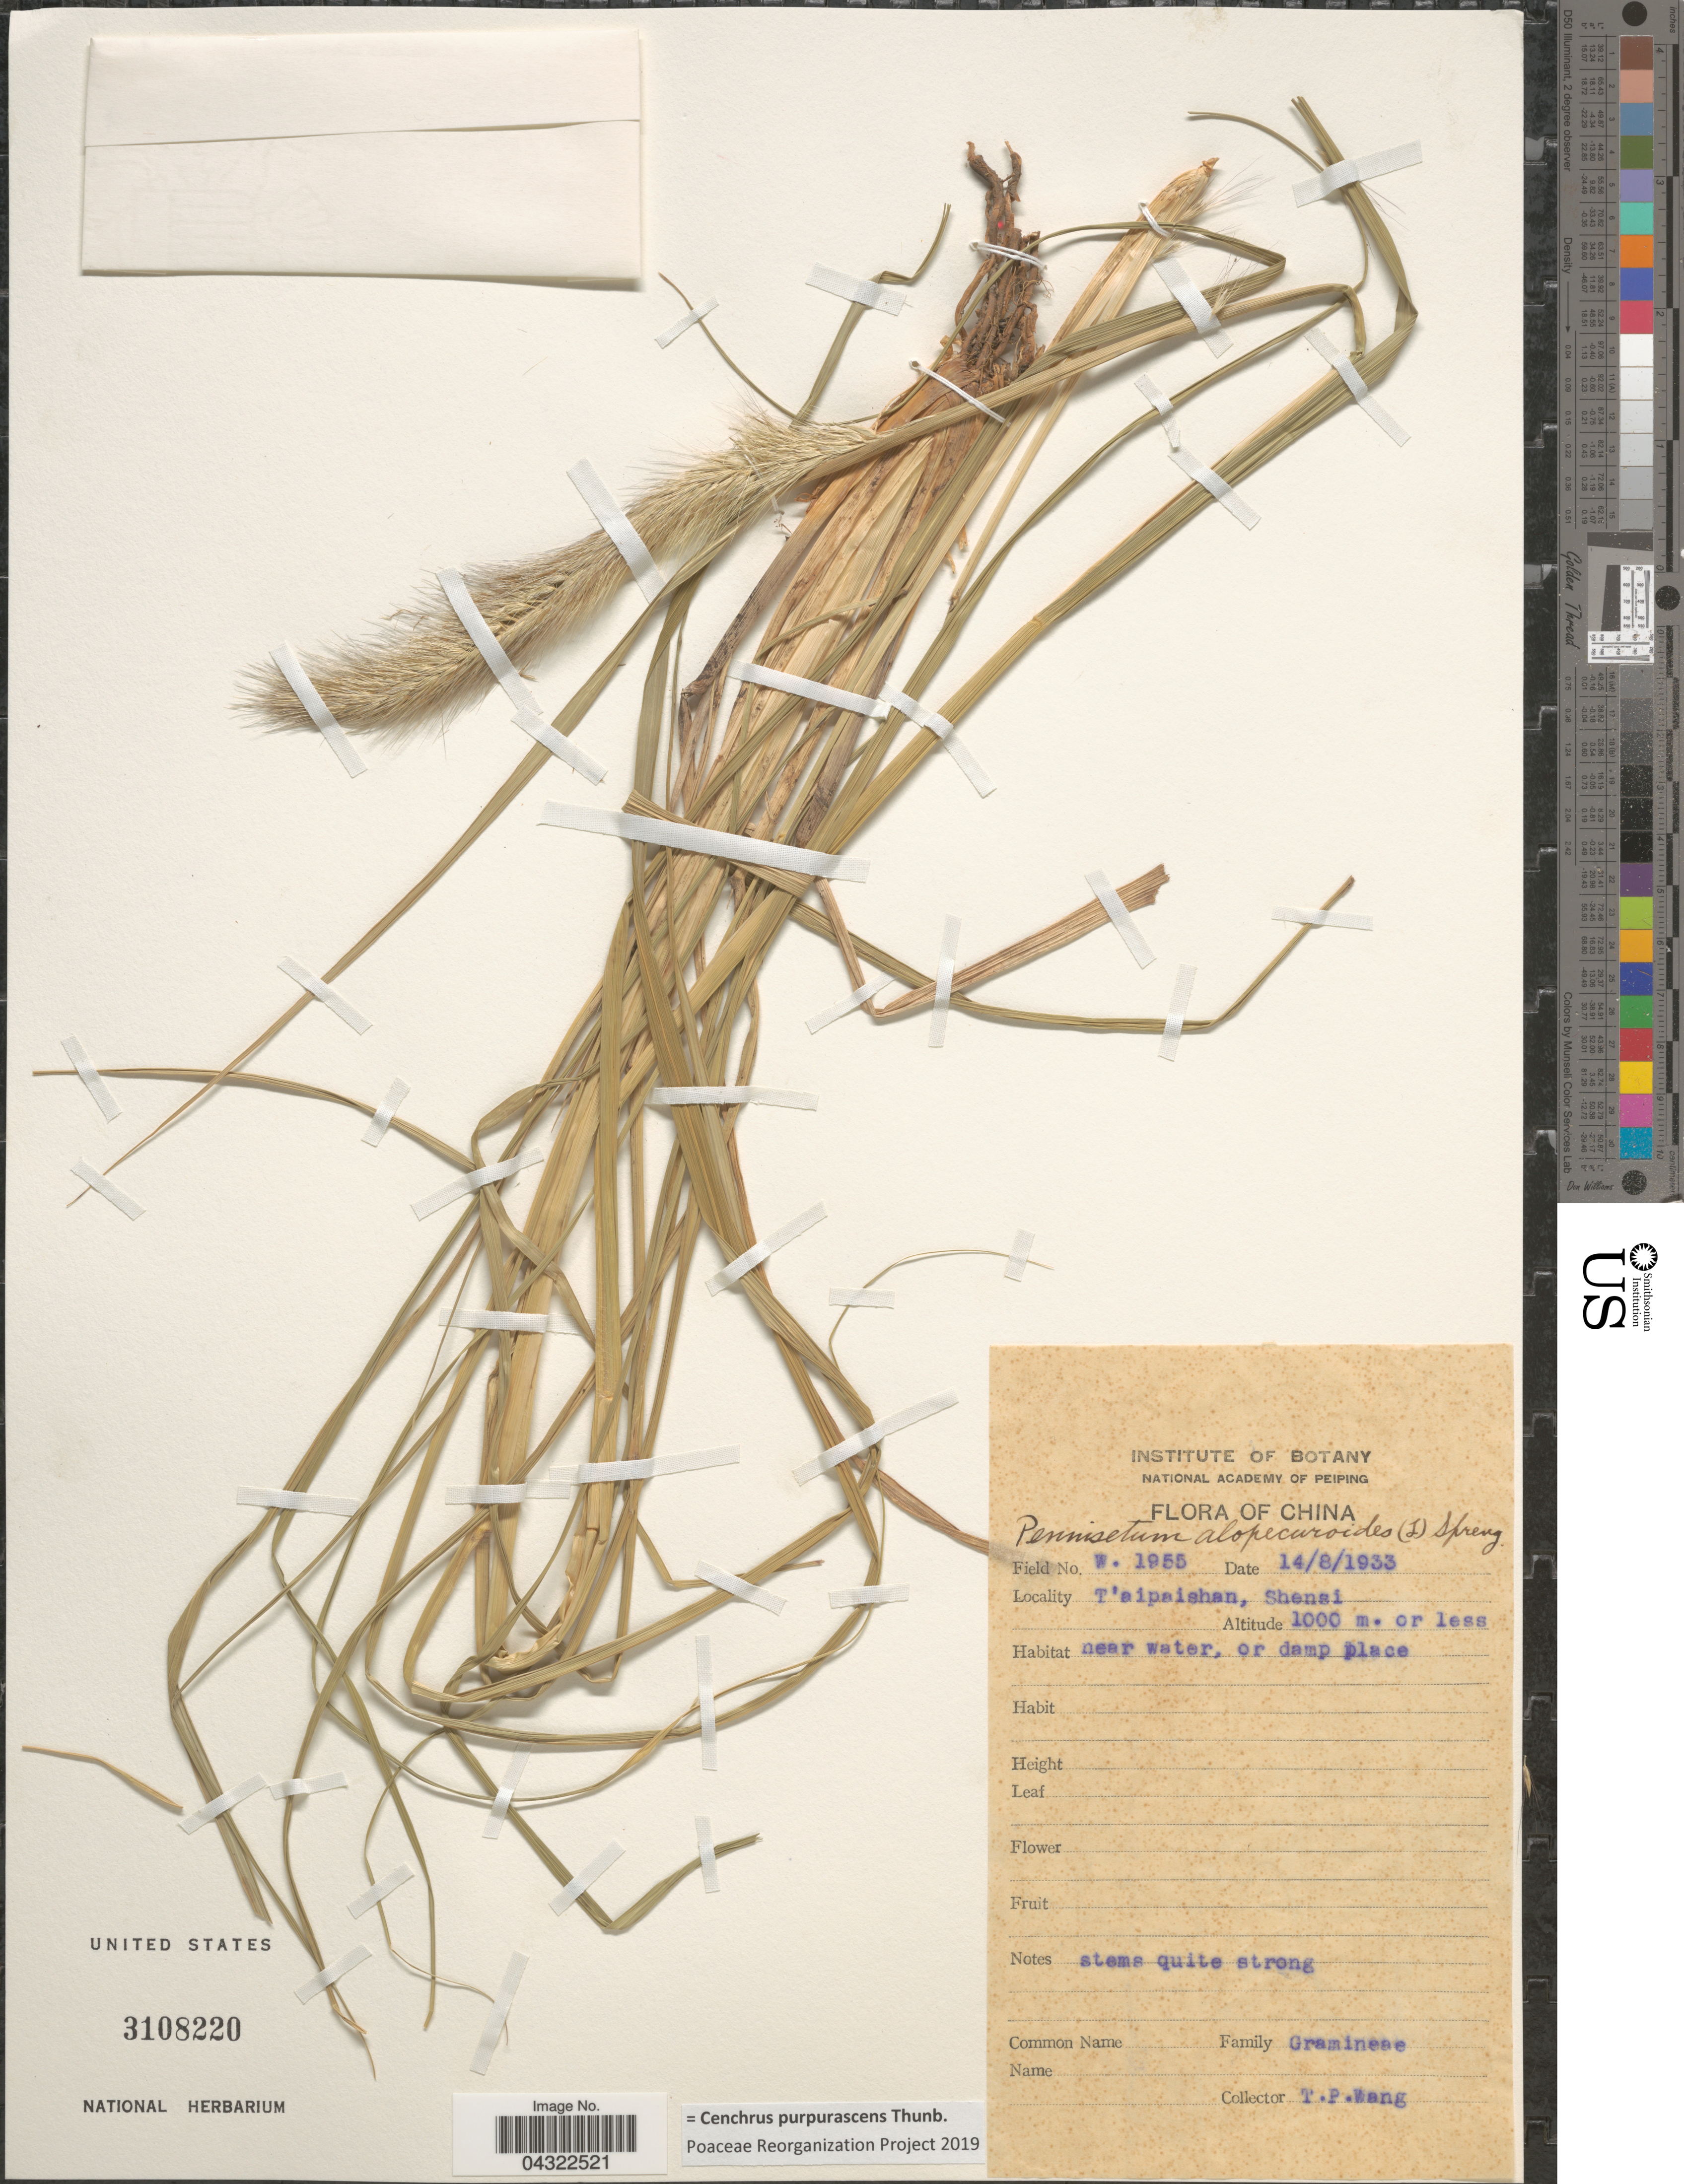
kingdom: Plantae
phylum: Tracheophyta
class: Liliopsida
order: Poales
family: Poaceae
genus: Cenchrus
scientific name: Cenchrus purpurascens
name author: Thunb.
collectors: T. Wang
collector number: W. 1955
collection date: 1933-08-14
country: China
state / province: Shaanxi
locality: T'aipaishan, Shensi. Near water, or damp place.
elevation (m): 1000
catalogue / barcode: US 3108220